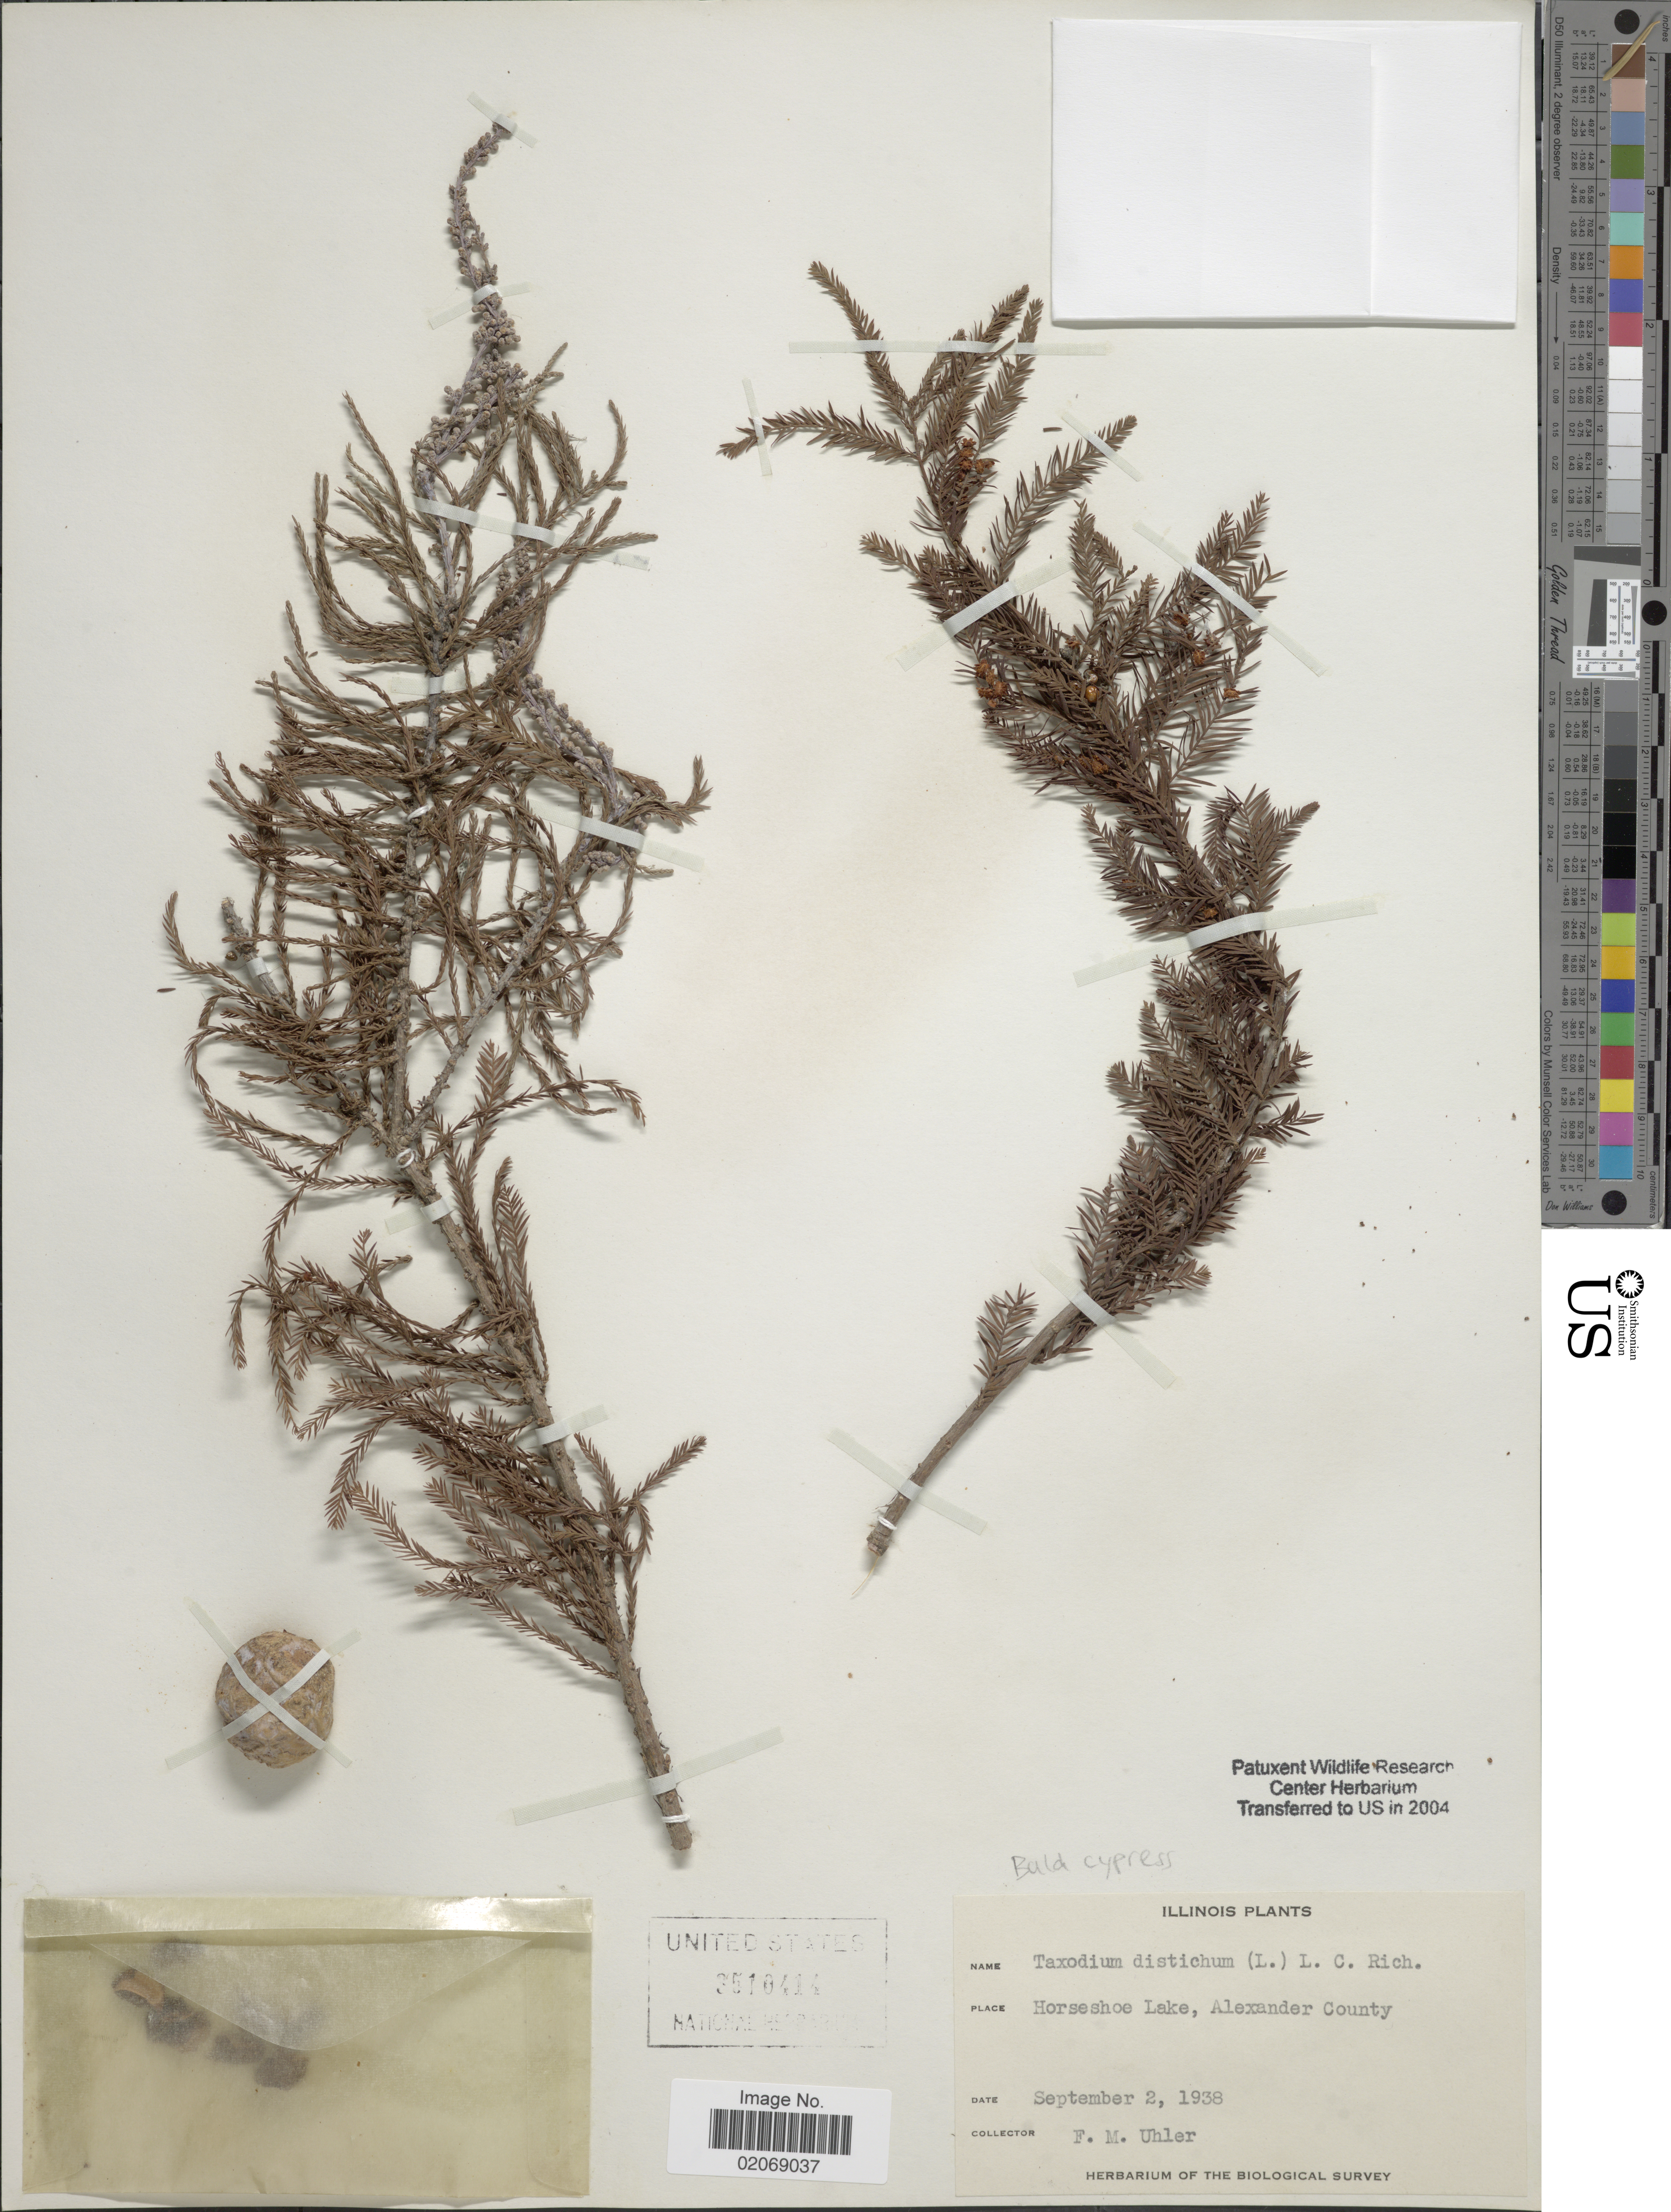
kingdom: Plantae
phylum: Tracheophyta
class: Pinopsida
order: Pinales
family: Cupressaceae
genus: Taxodium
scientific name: Taxodium distichum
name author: (L.) Rich.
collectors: F. M. Uhler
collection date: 1938-09-02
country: United States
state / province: Illinois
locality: Horseshoe Lake, Alexander County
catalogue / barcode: US 3510414